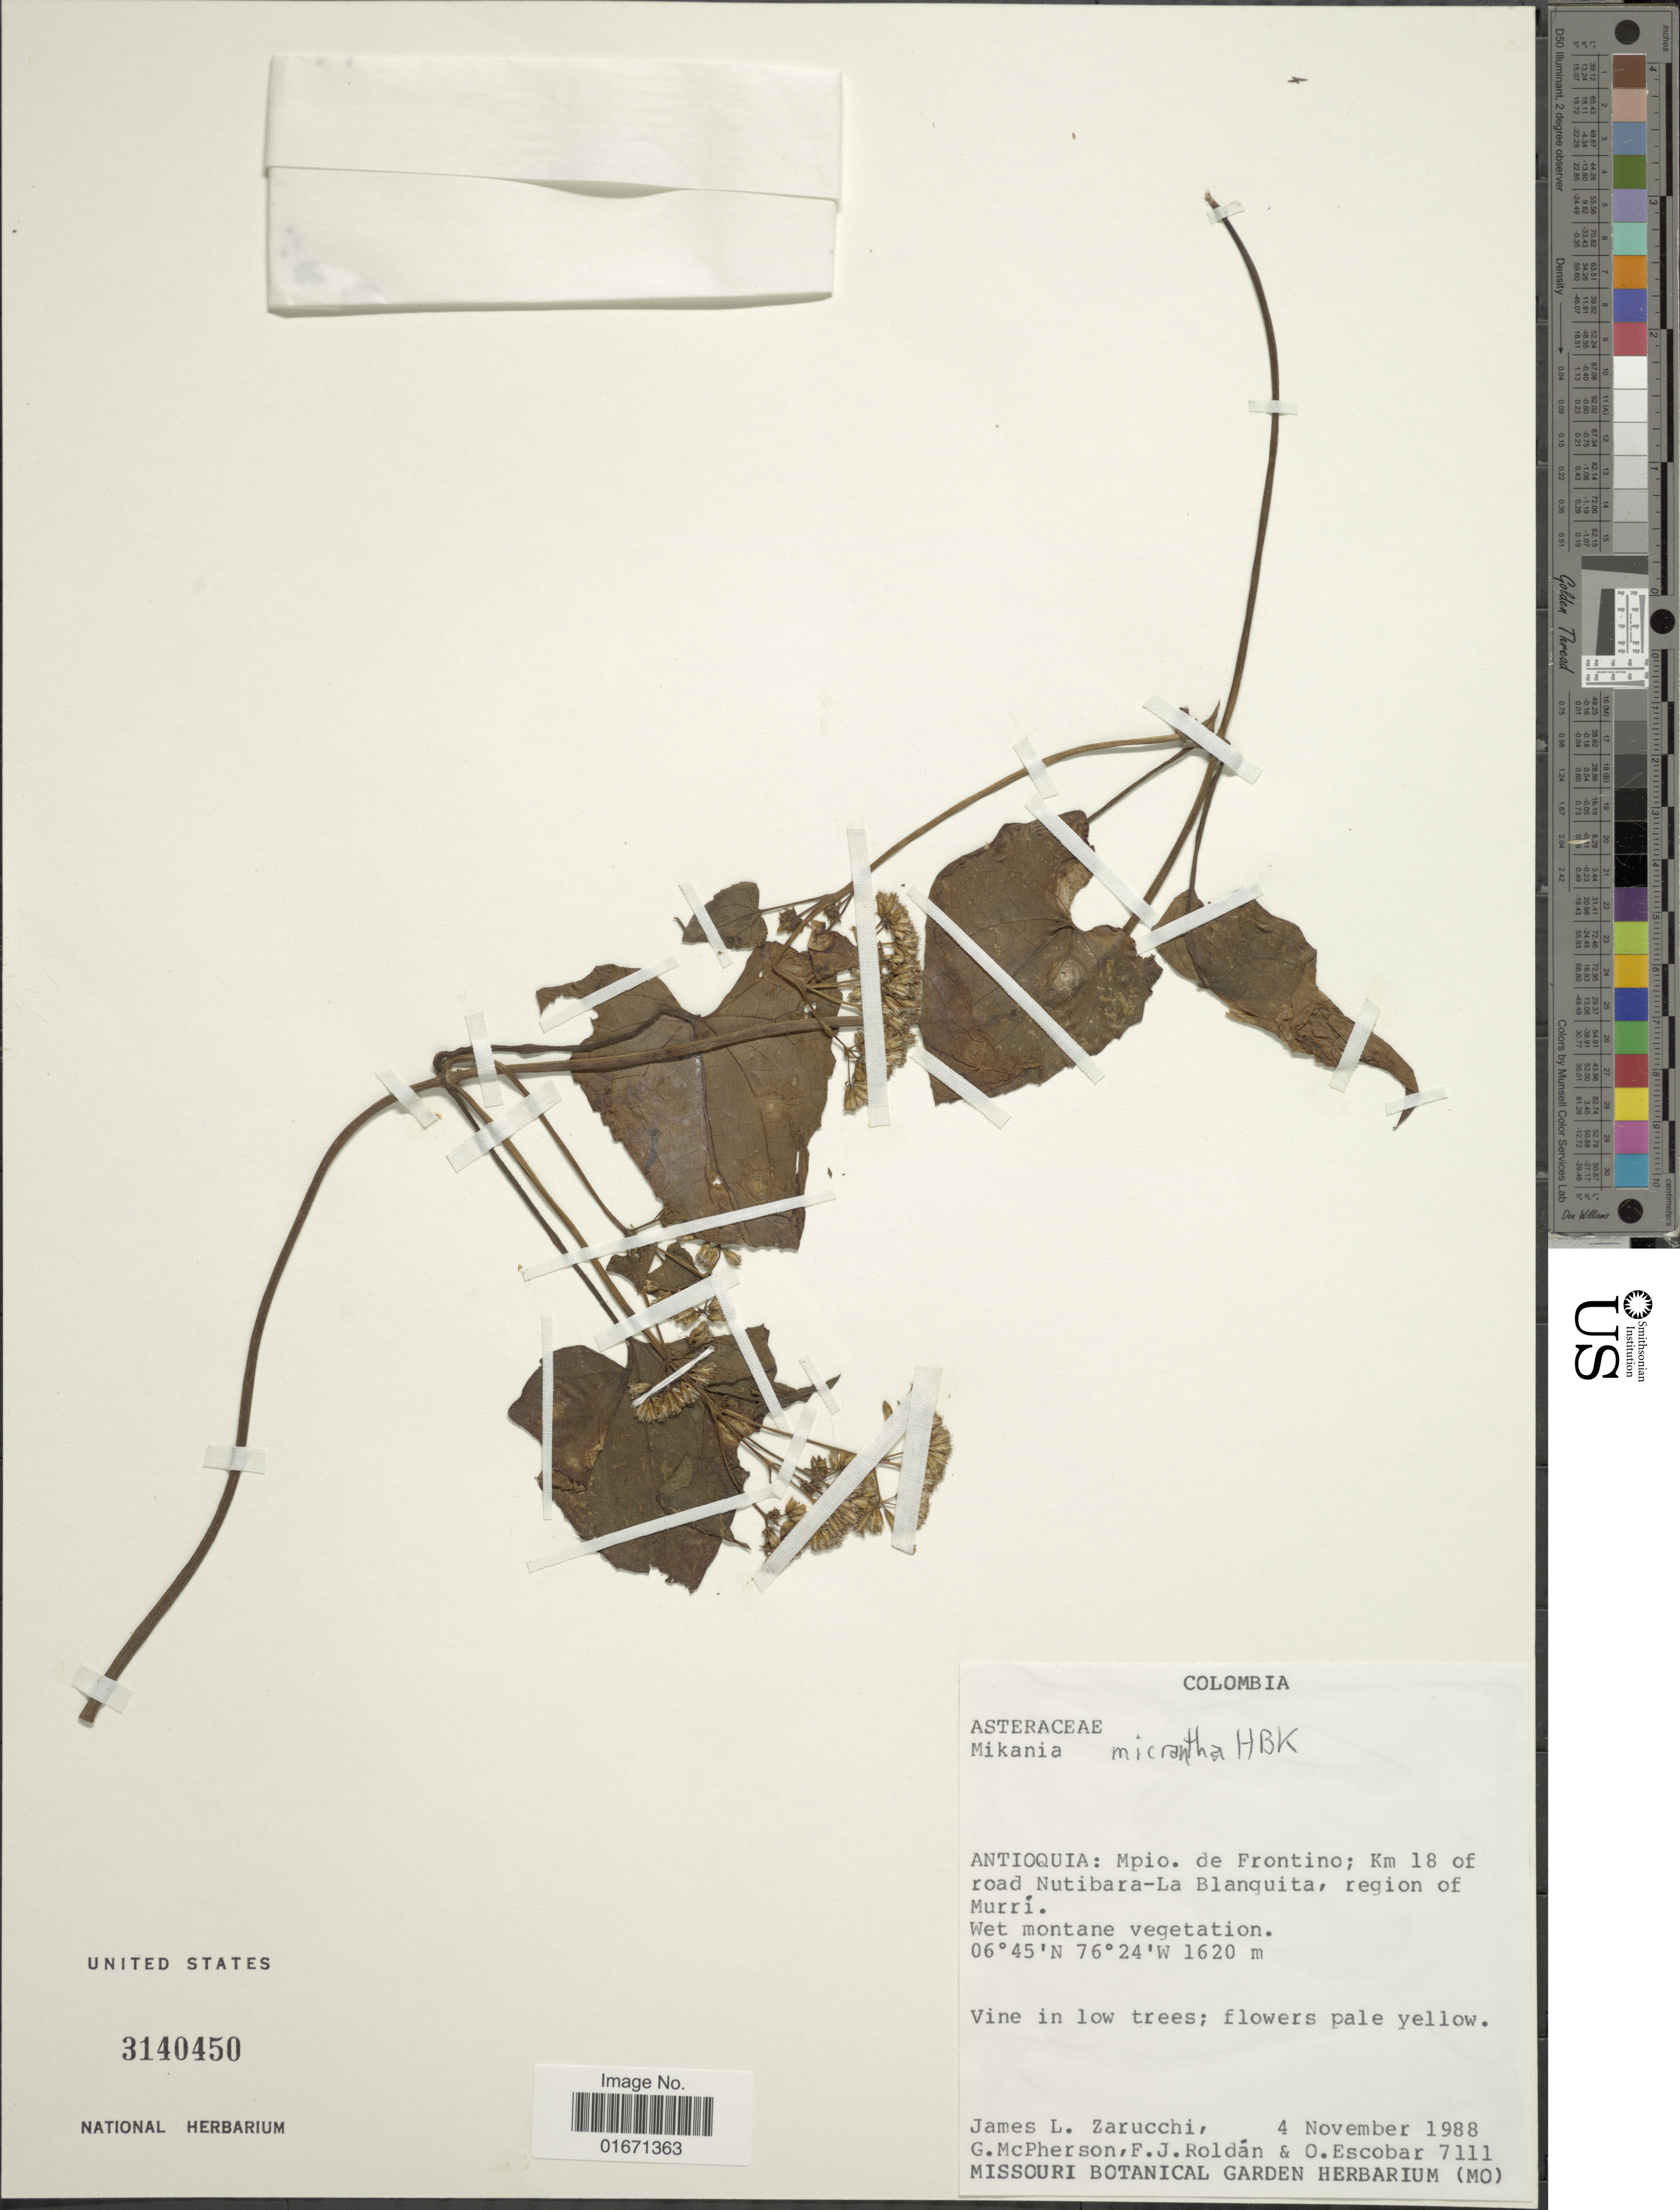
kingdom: Plantae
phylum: Tracheophyta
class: Magnoliopsida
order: Asterales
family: Asteraceae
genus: Mikania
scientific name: Mikania micrantha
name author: Kunth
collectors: J. L. Zarucchi, G. D. McPherson, F. J. Roldán & O. D. Escobar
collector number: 7111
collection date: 1988-11-04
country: Colombia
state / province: Antioquia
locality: Mpio. de Frontino, km 18 of road Nutibara-La Blanguita, region of Murri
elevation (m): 1620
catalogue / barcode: US 3140450